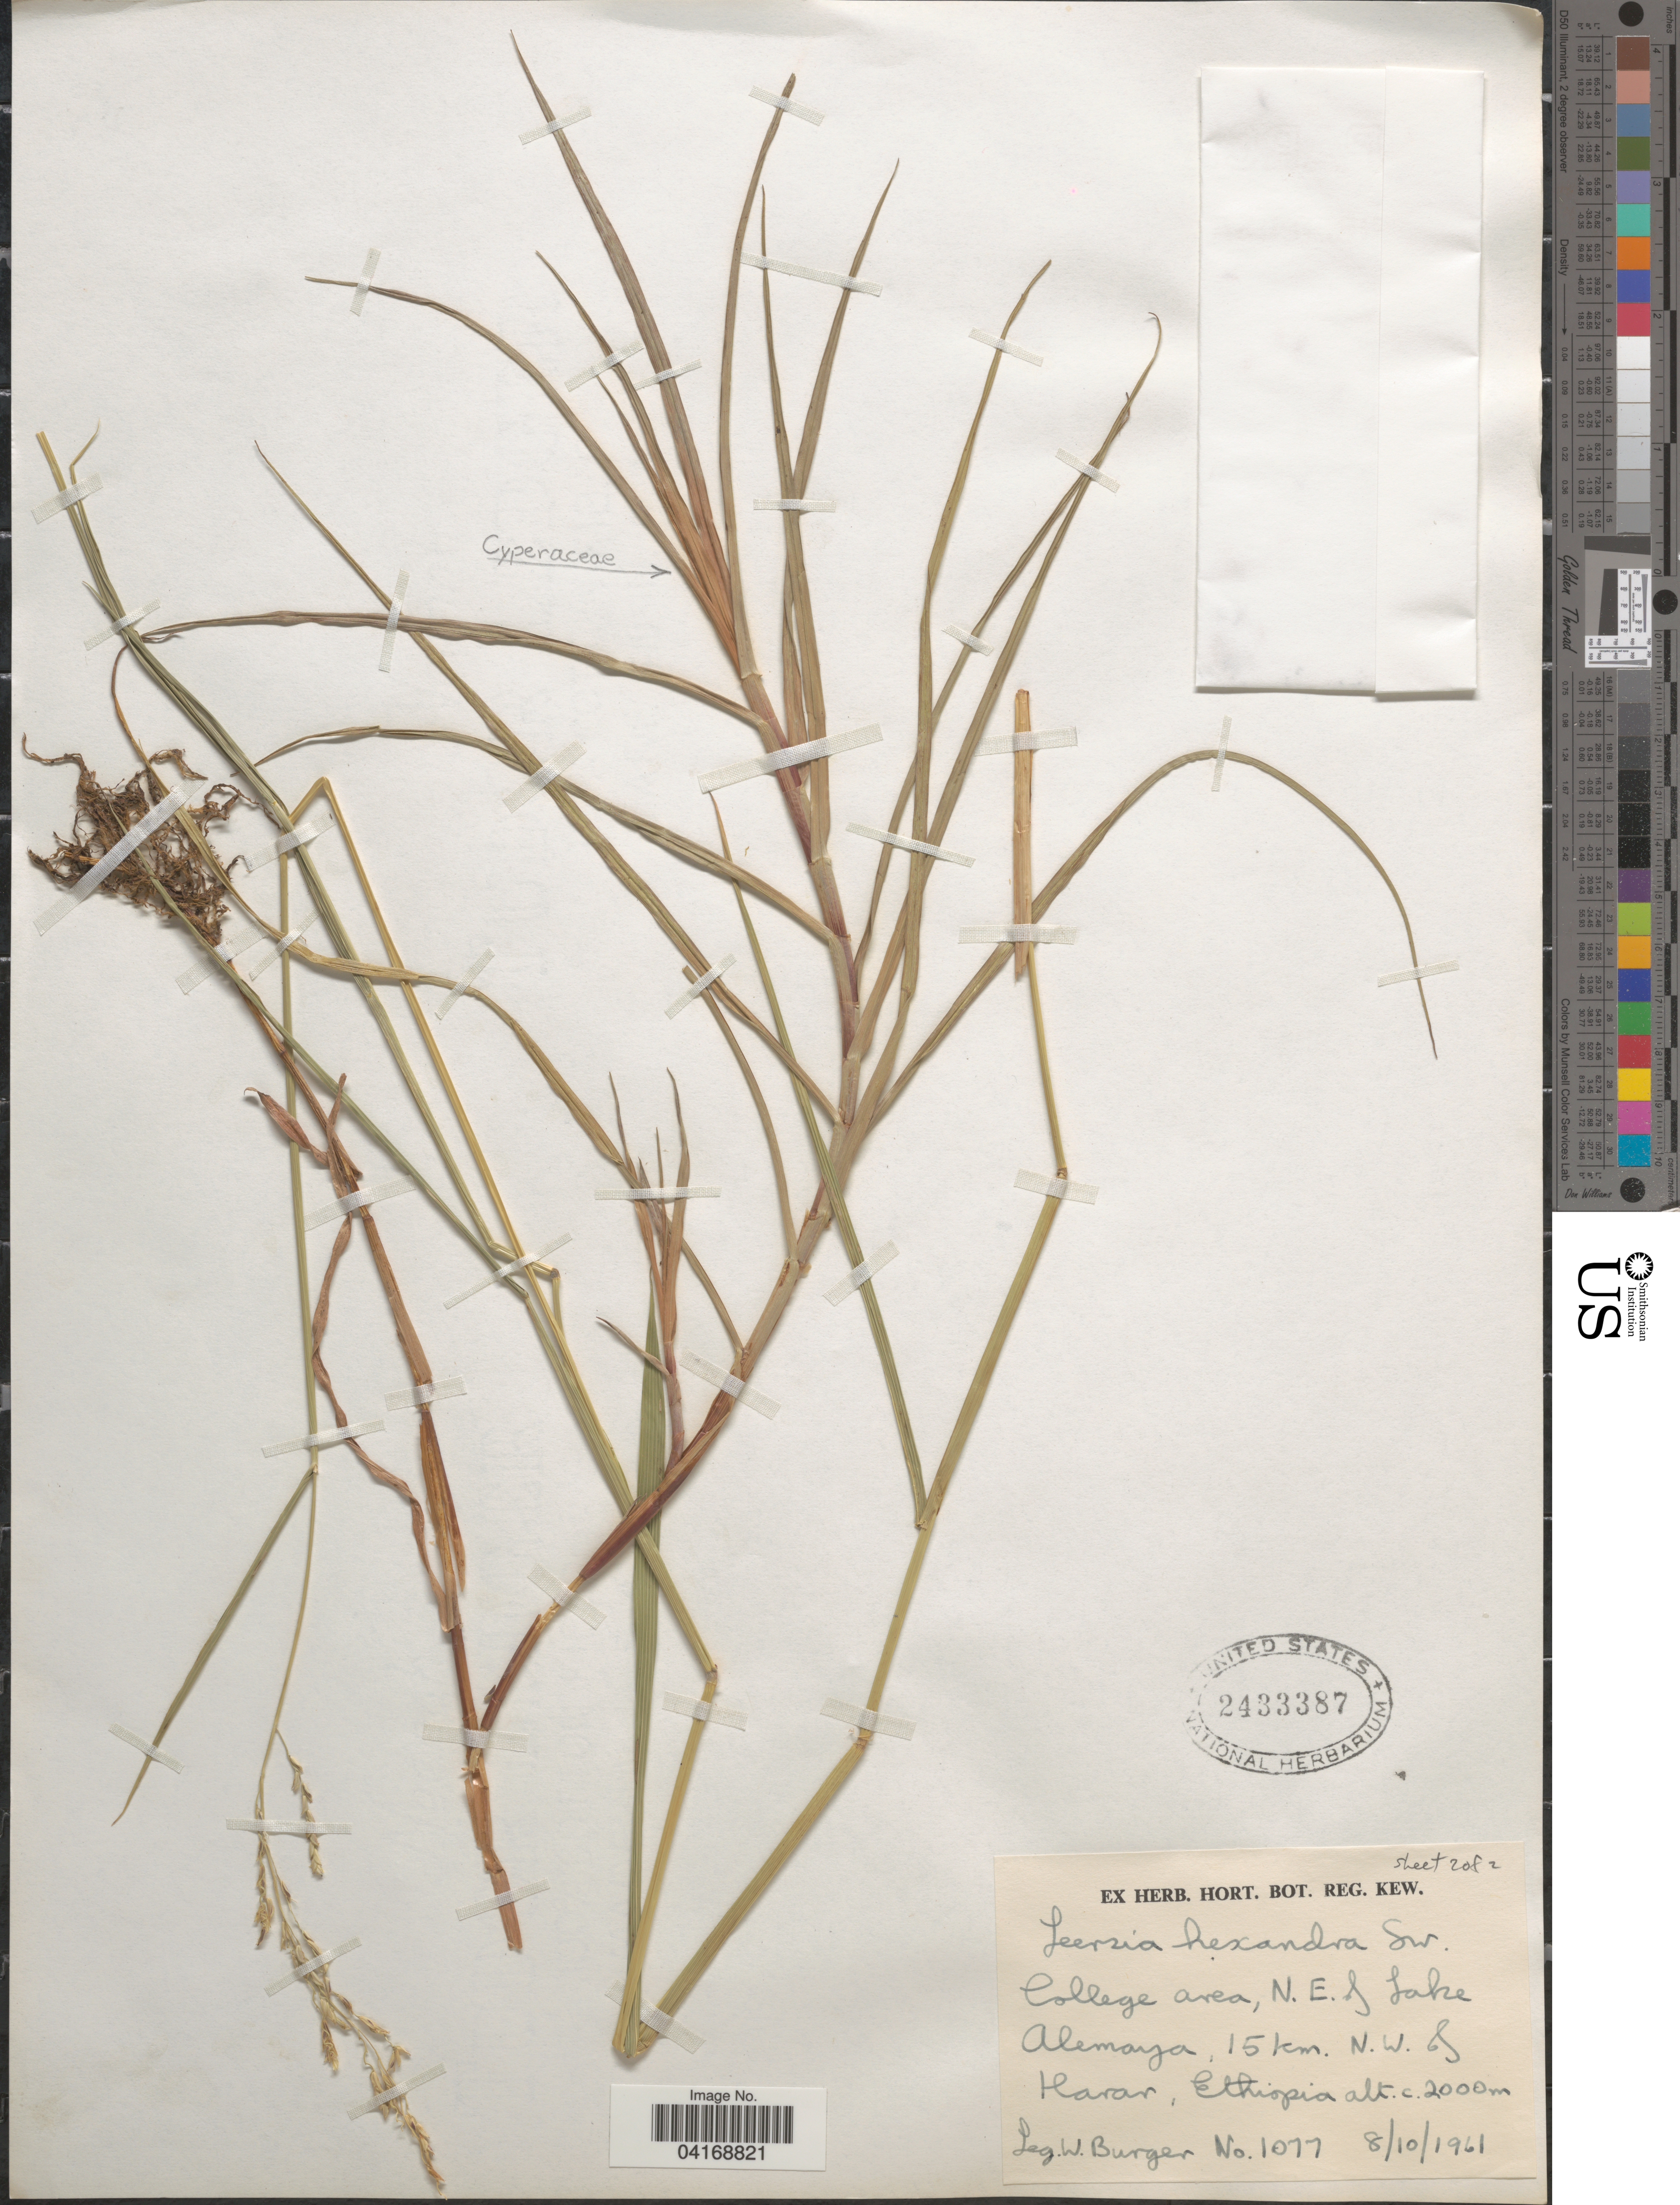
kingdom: Plantae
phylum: Tracheophyta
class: Liliopsida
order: Poales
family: Poaceae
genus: Leersia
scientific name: Leersia hexandra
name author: Sw.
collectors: W. Burger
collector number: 1077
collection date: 1961-10-08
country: Ethiopia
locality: College area, N. E. of Lake Alemaya, 15 km. N.W. of Harar.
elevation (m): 2000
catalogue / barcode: US 2433387